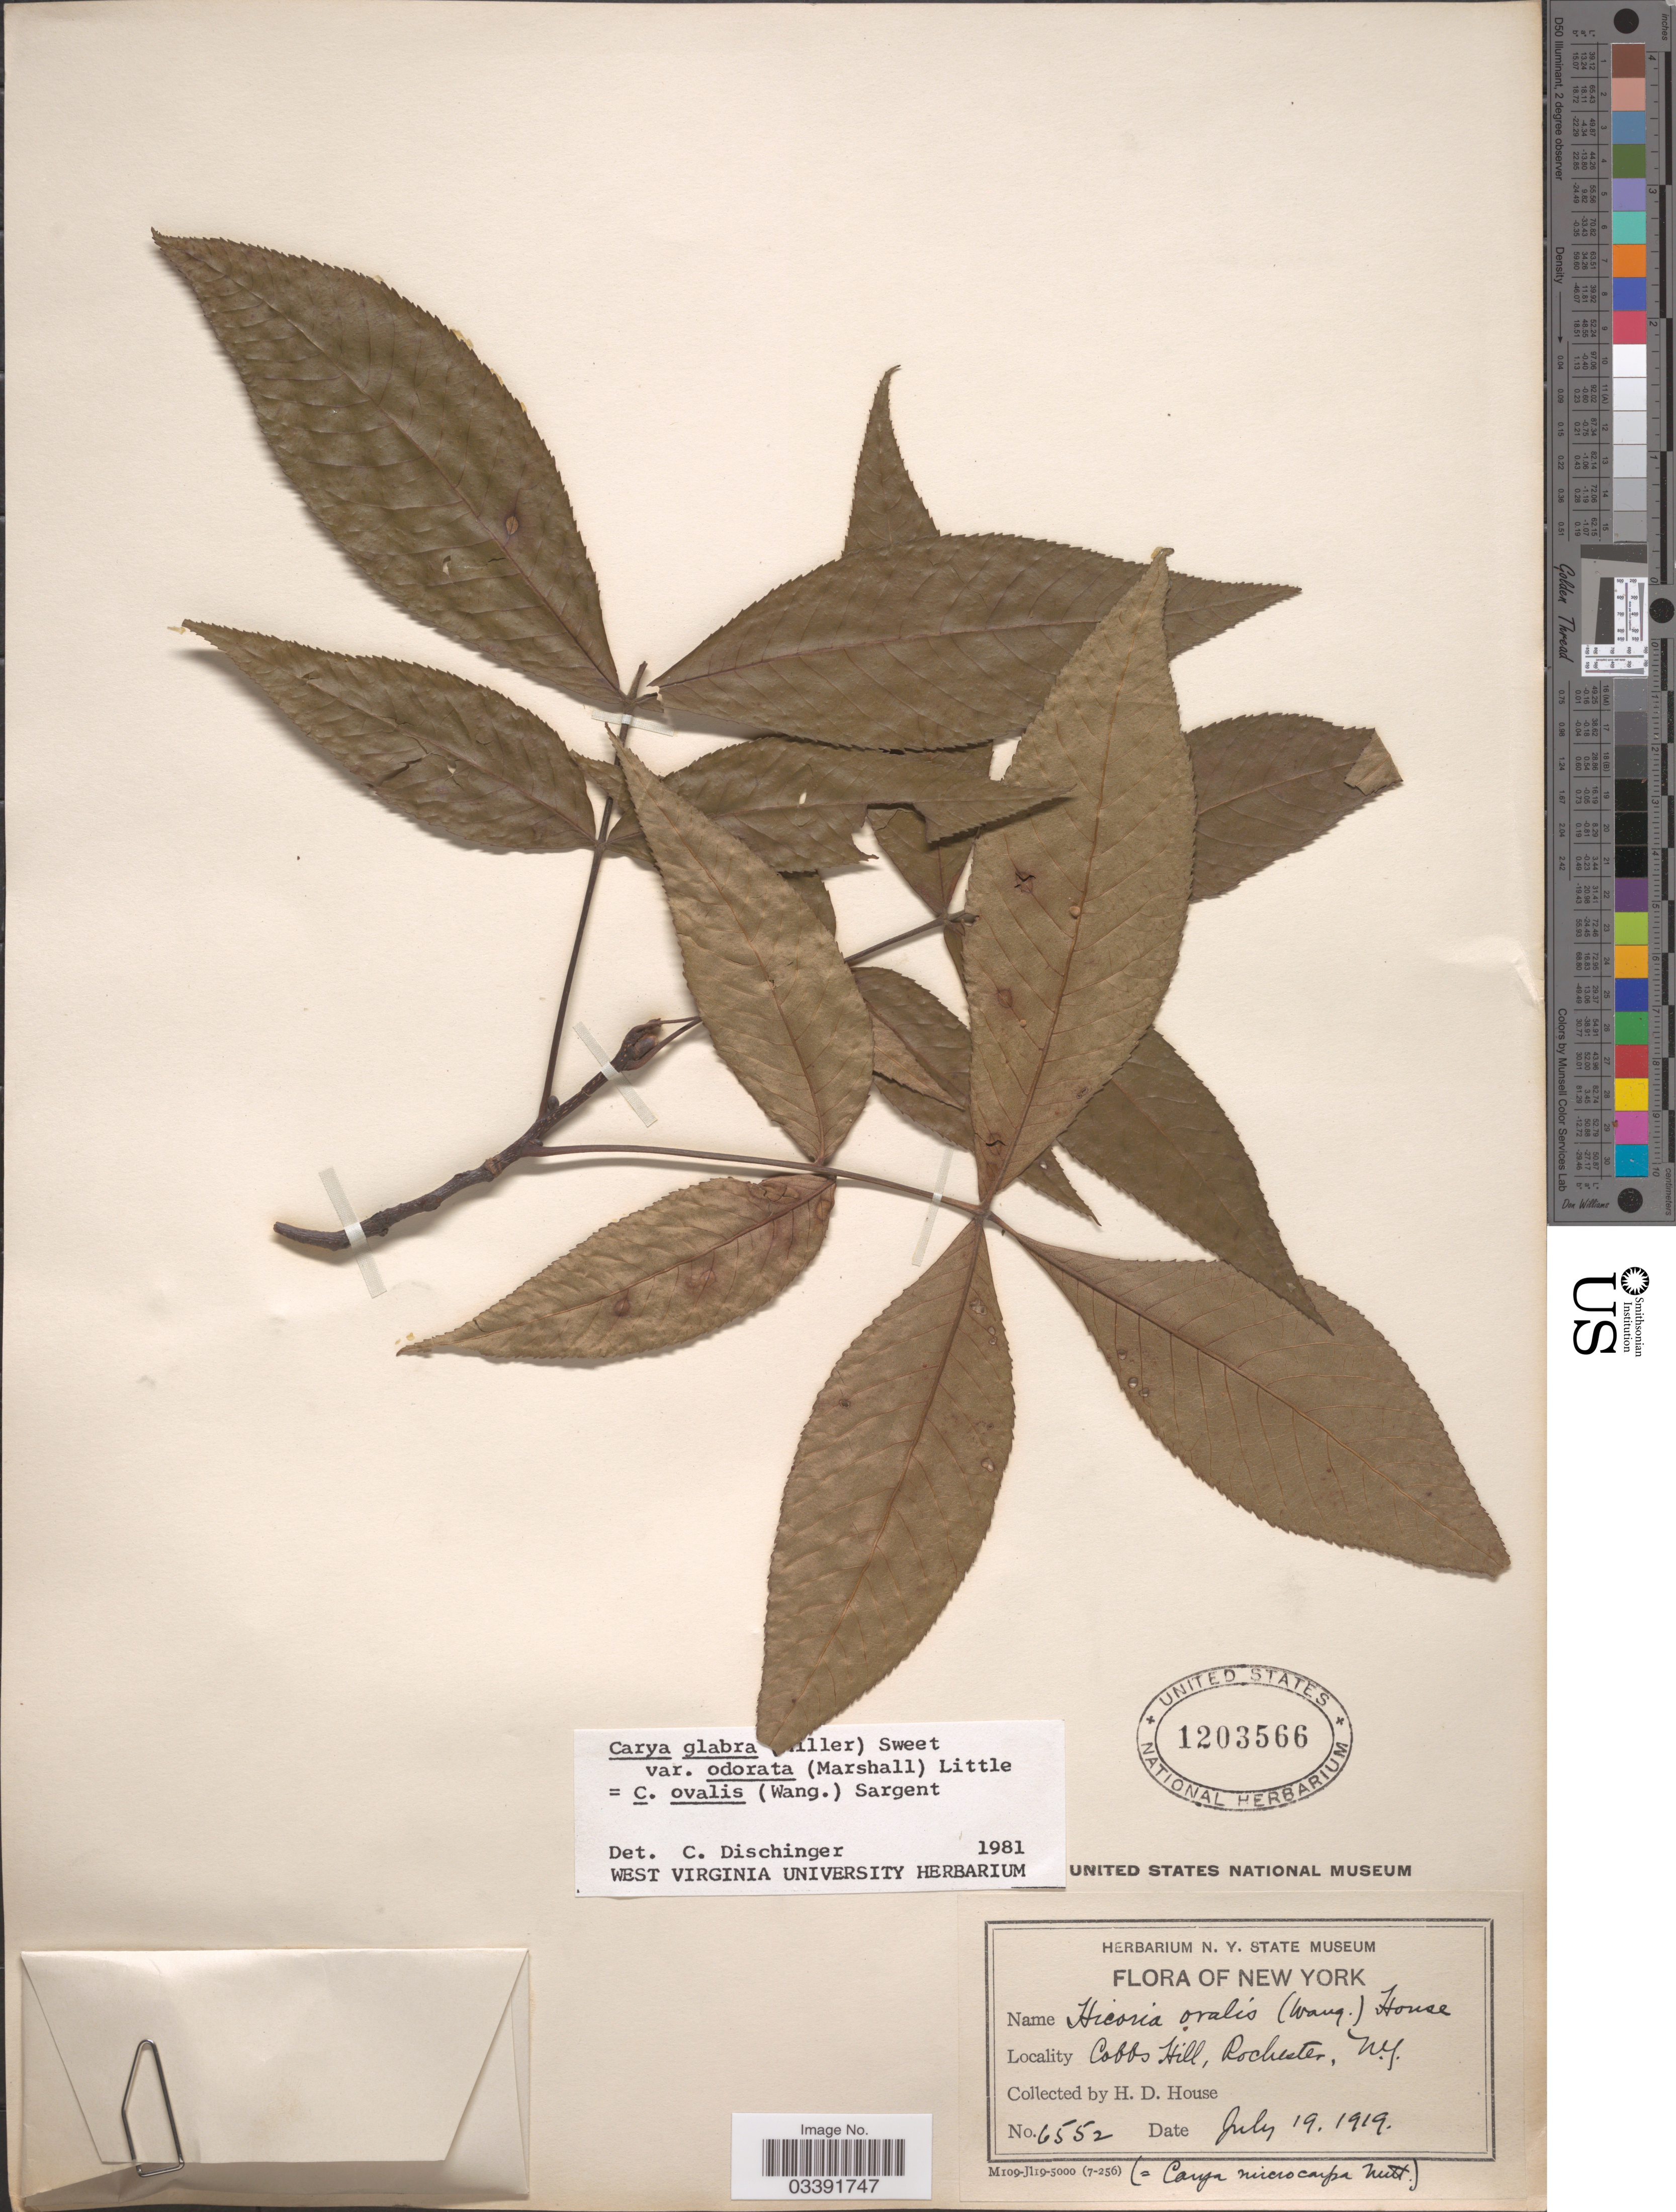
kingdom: Plantae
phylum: Tracheophyta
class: Magnoliopsida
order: Fagales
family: Juglandaceae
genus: Carya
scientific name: Carya glabra var. odorata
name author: (Marshall) Little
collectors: H. D. House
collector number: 6552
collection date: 1919-07-19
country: United States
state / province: New York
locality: Cobbs Hill, Rochester.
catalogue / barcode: US 1203566